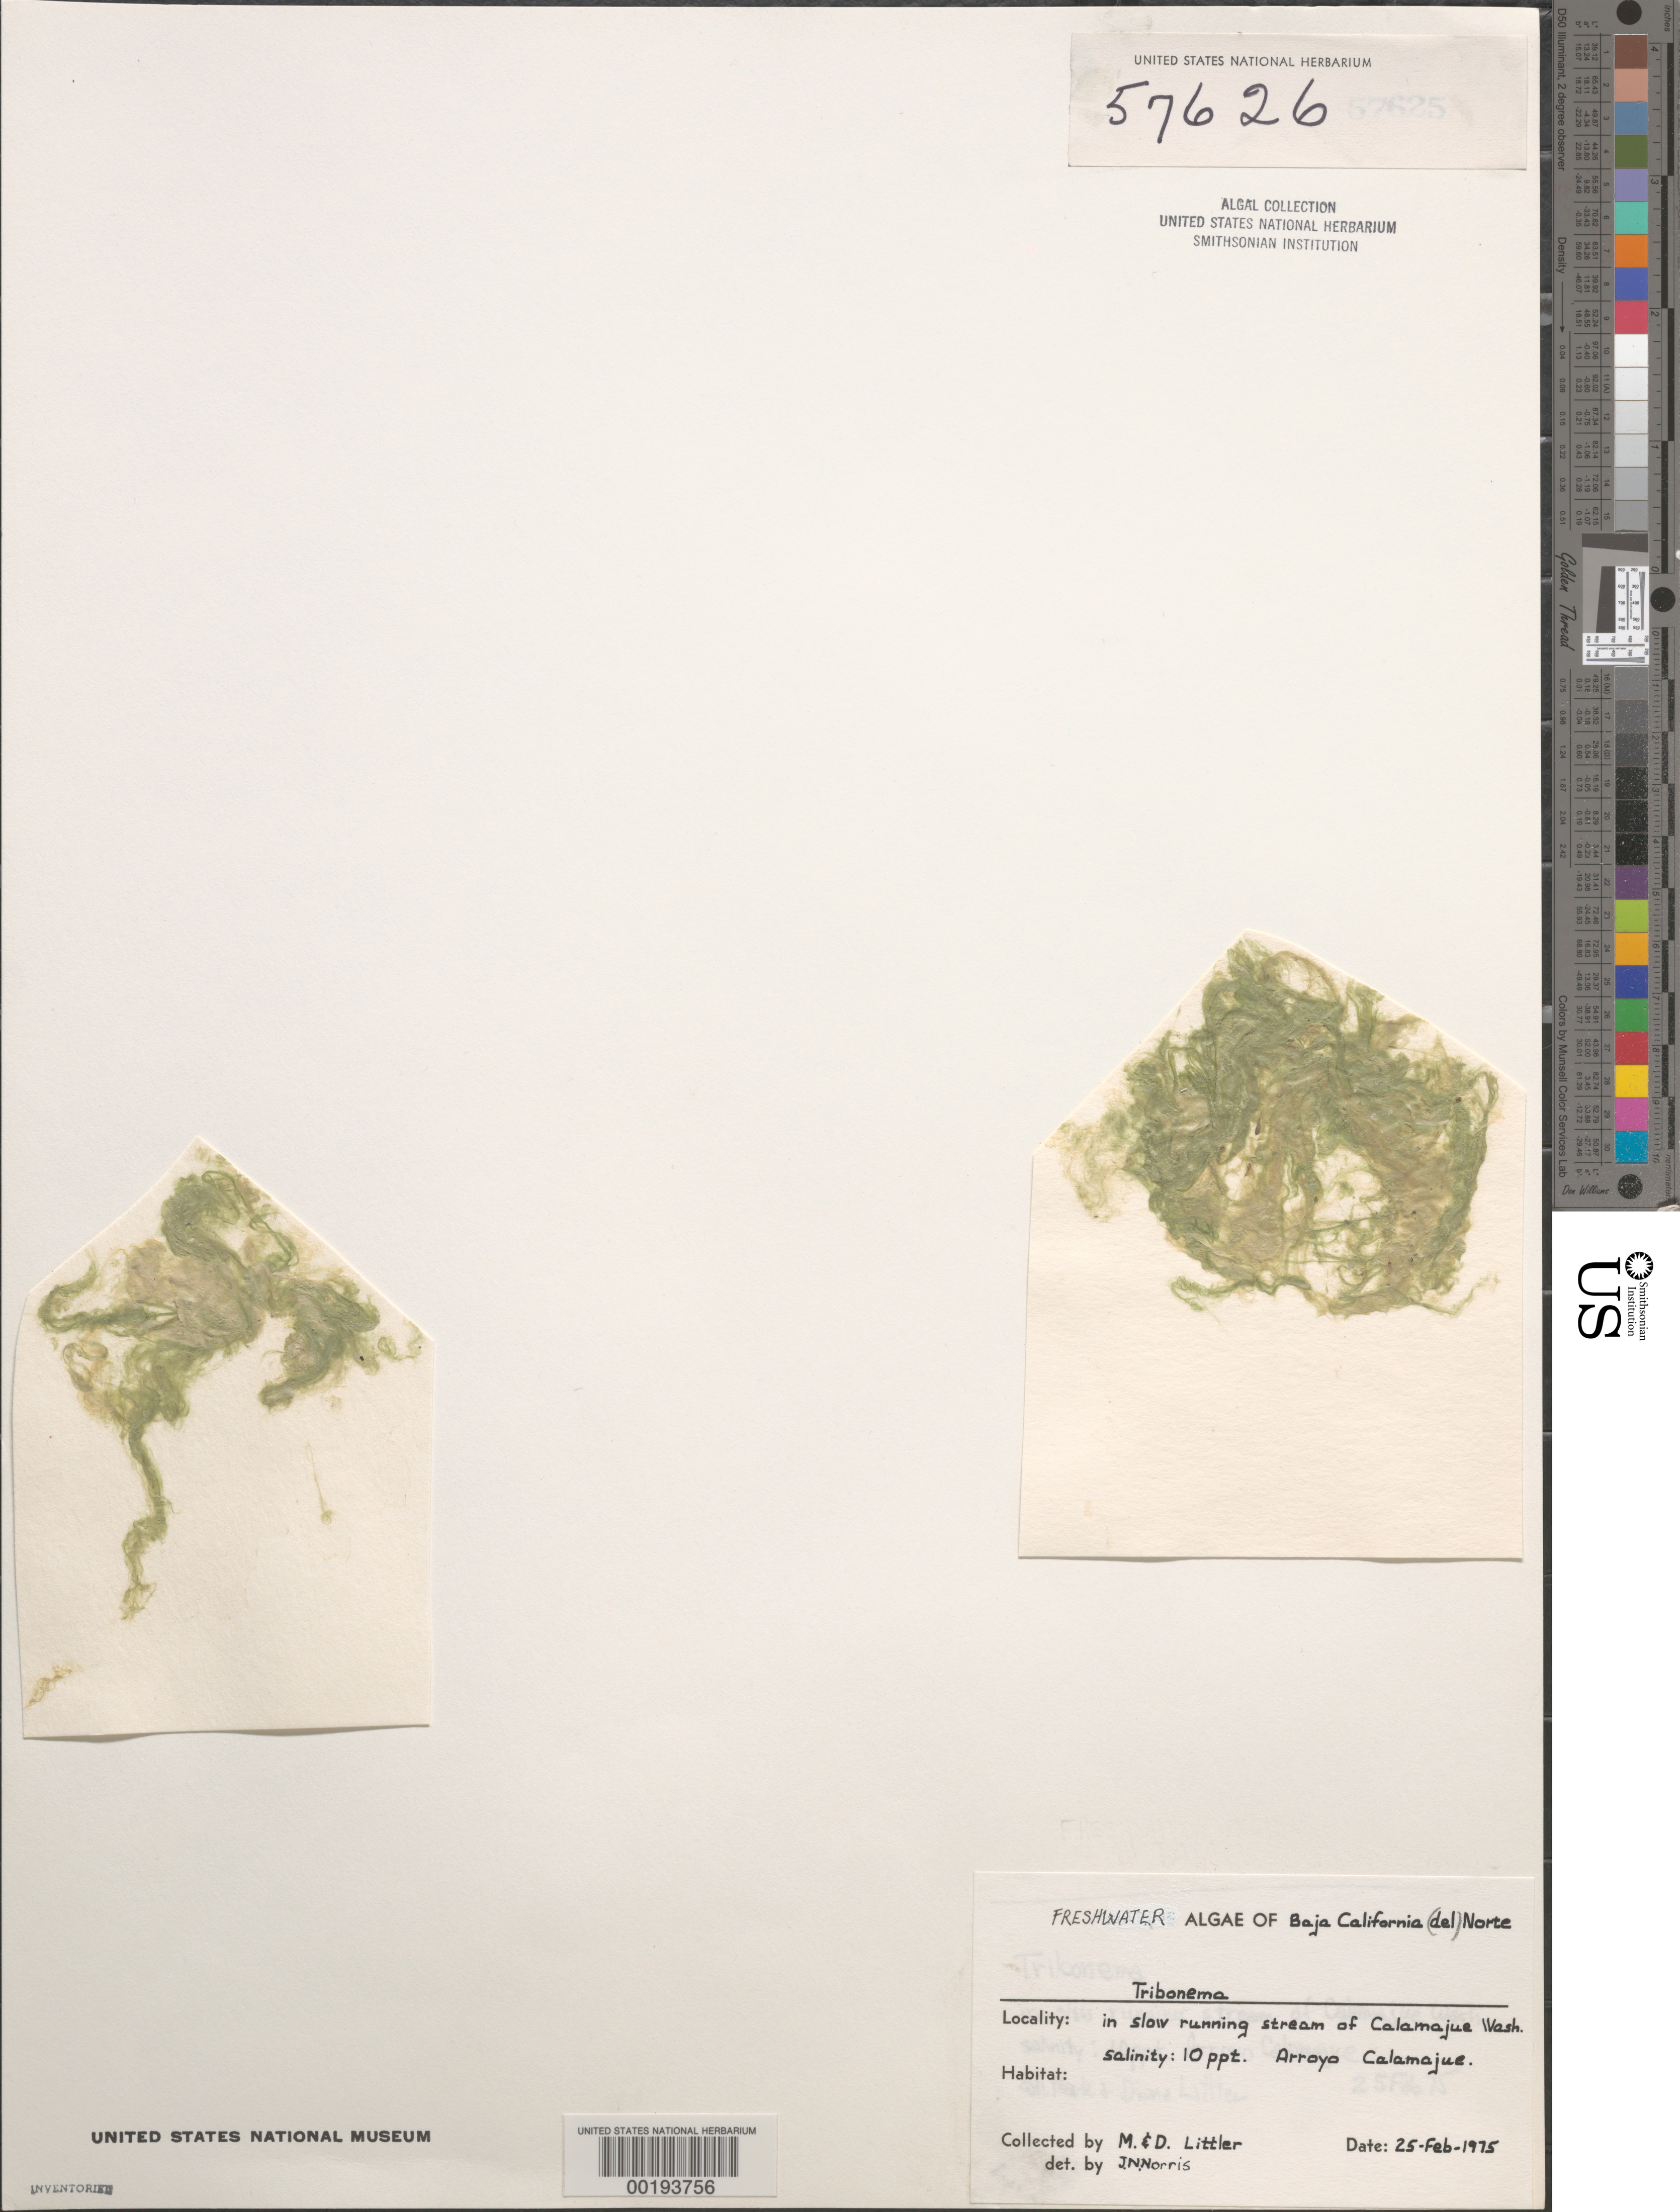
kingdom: Chromista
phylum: Ochrophyta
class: Xanthophyceae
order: Tribonematales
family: Tribonemataceae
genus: Tribonema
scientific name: Tribonema sp.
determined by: Norris, James N.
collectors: M. M. Littler & D. S. Littler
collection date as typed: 25 Feb 1975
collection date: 1975-02-25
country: Mexico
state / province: Baja California Norte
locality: Calamajue Wash, Arroyo Calamajue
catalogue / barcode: US 57626